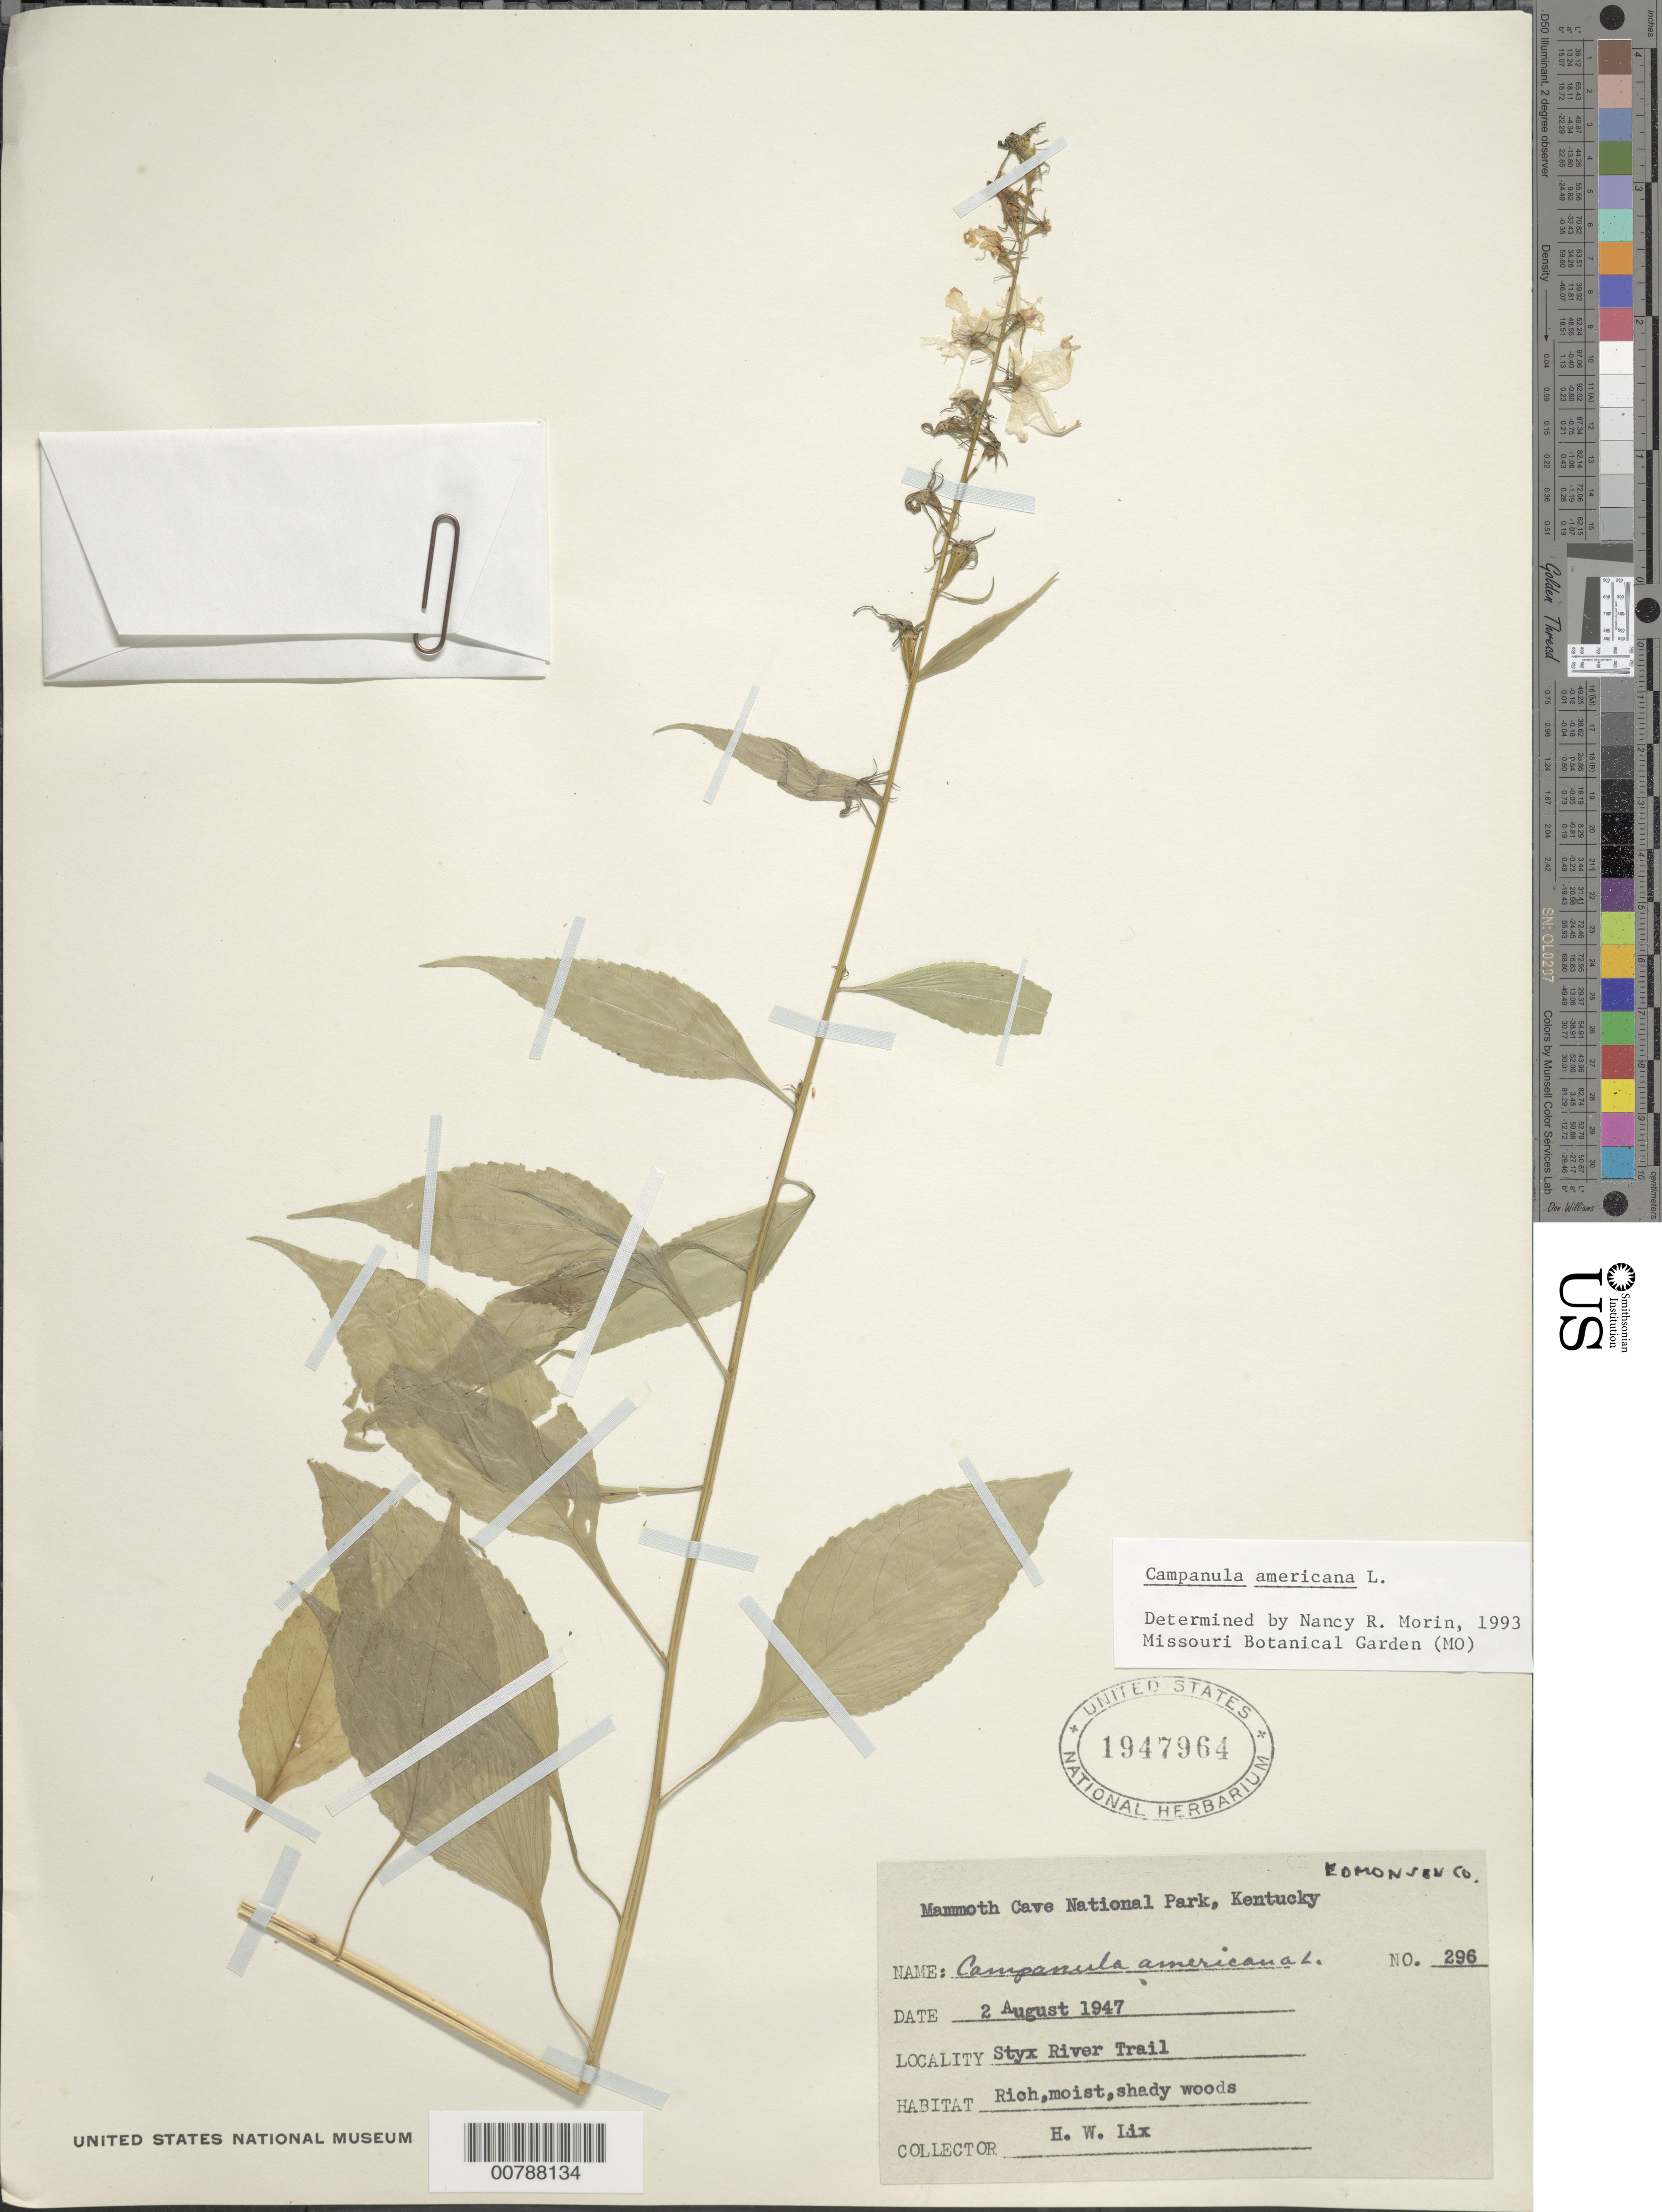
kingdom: Plantae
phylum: Tracheophyta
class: Magnoliopsida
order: Asterales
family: Campanulaceae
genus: Campanula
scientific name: Campanula americana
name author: L.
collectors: H. W. Lix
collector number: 296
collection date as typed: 02 Aug 1947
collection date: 1947-08-02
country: United States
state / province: Kentucky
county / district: Komonsen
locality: Mammoth Cave National Park, Styx River Trail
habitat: Rich, moist, shady woods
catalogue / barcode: US 1947964